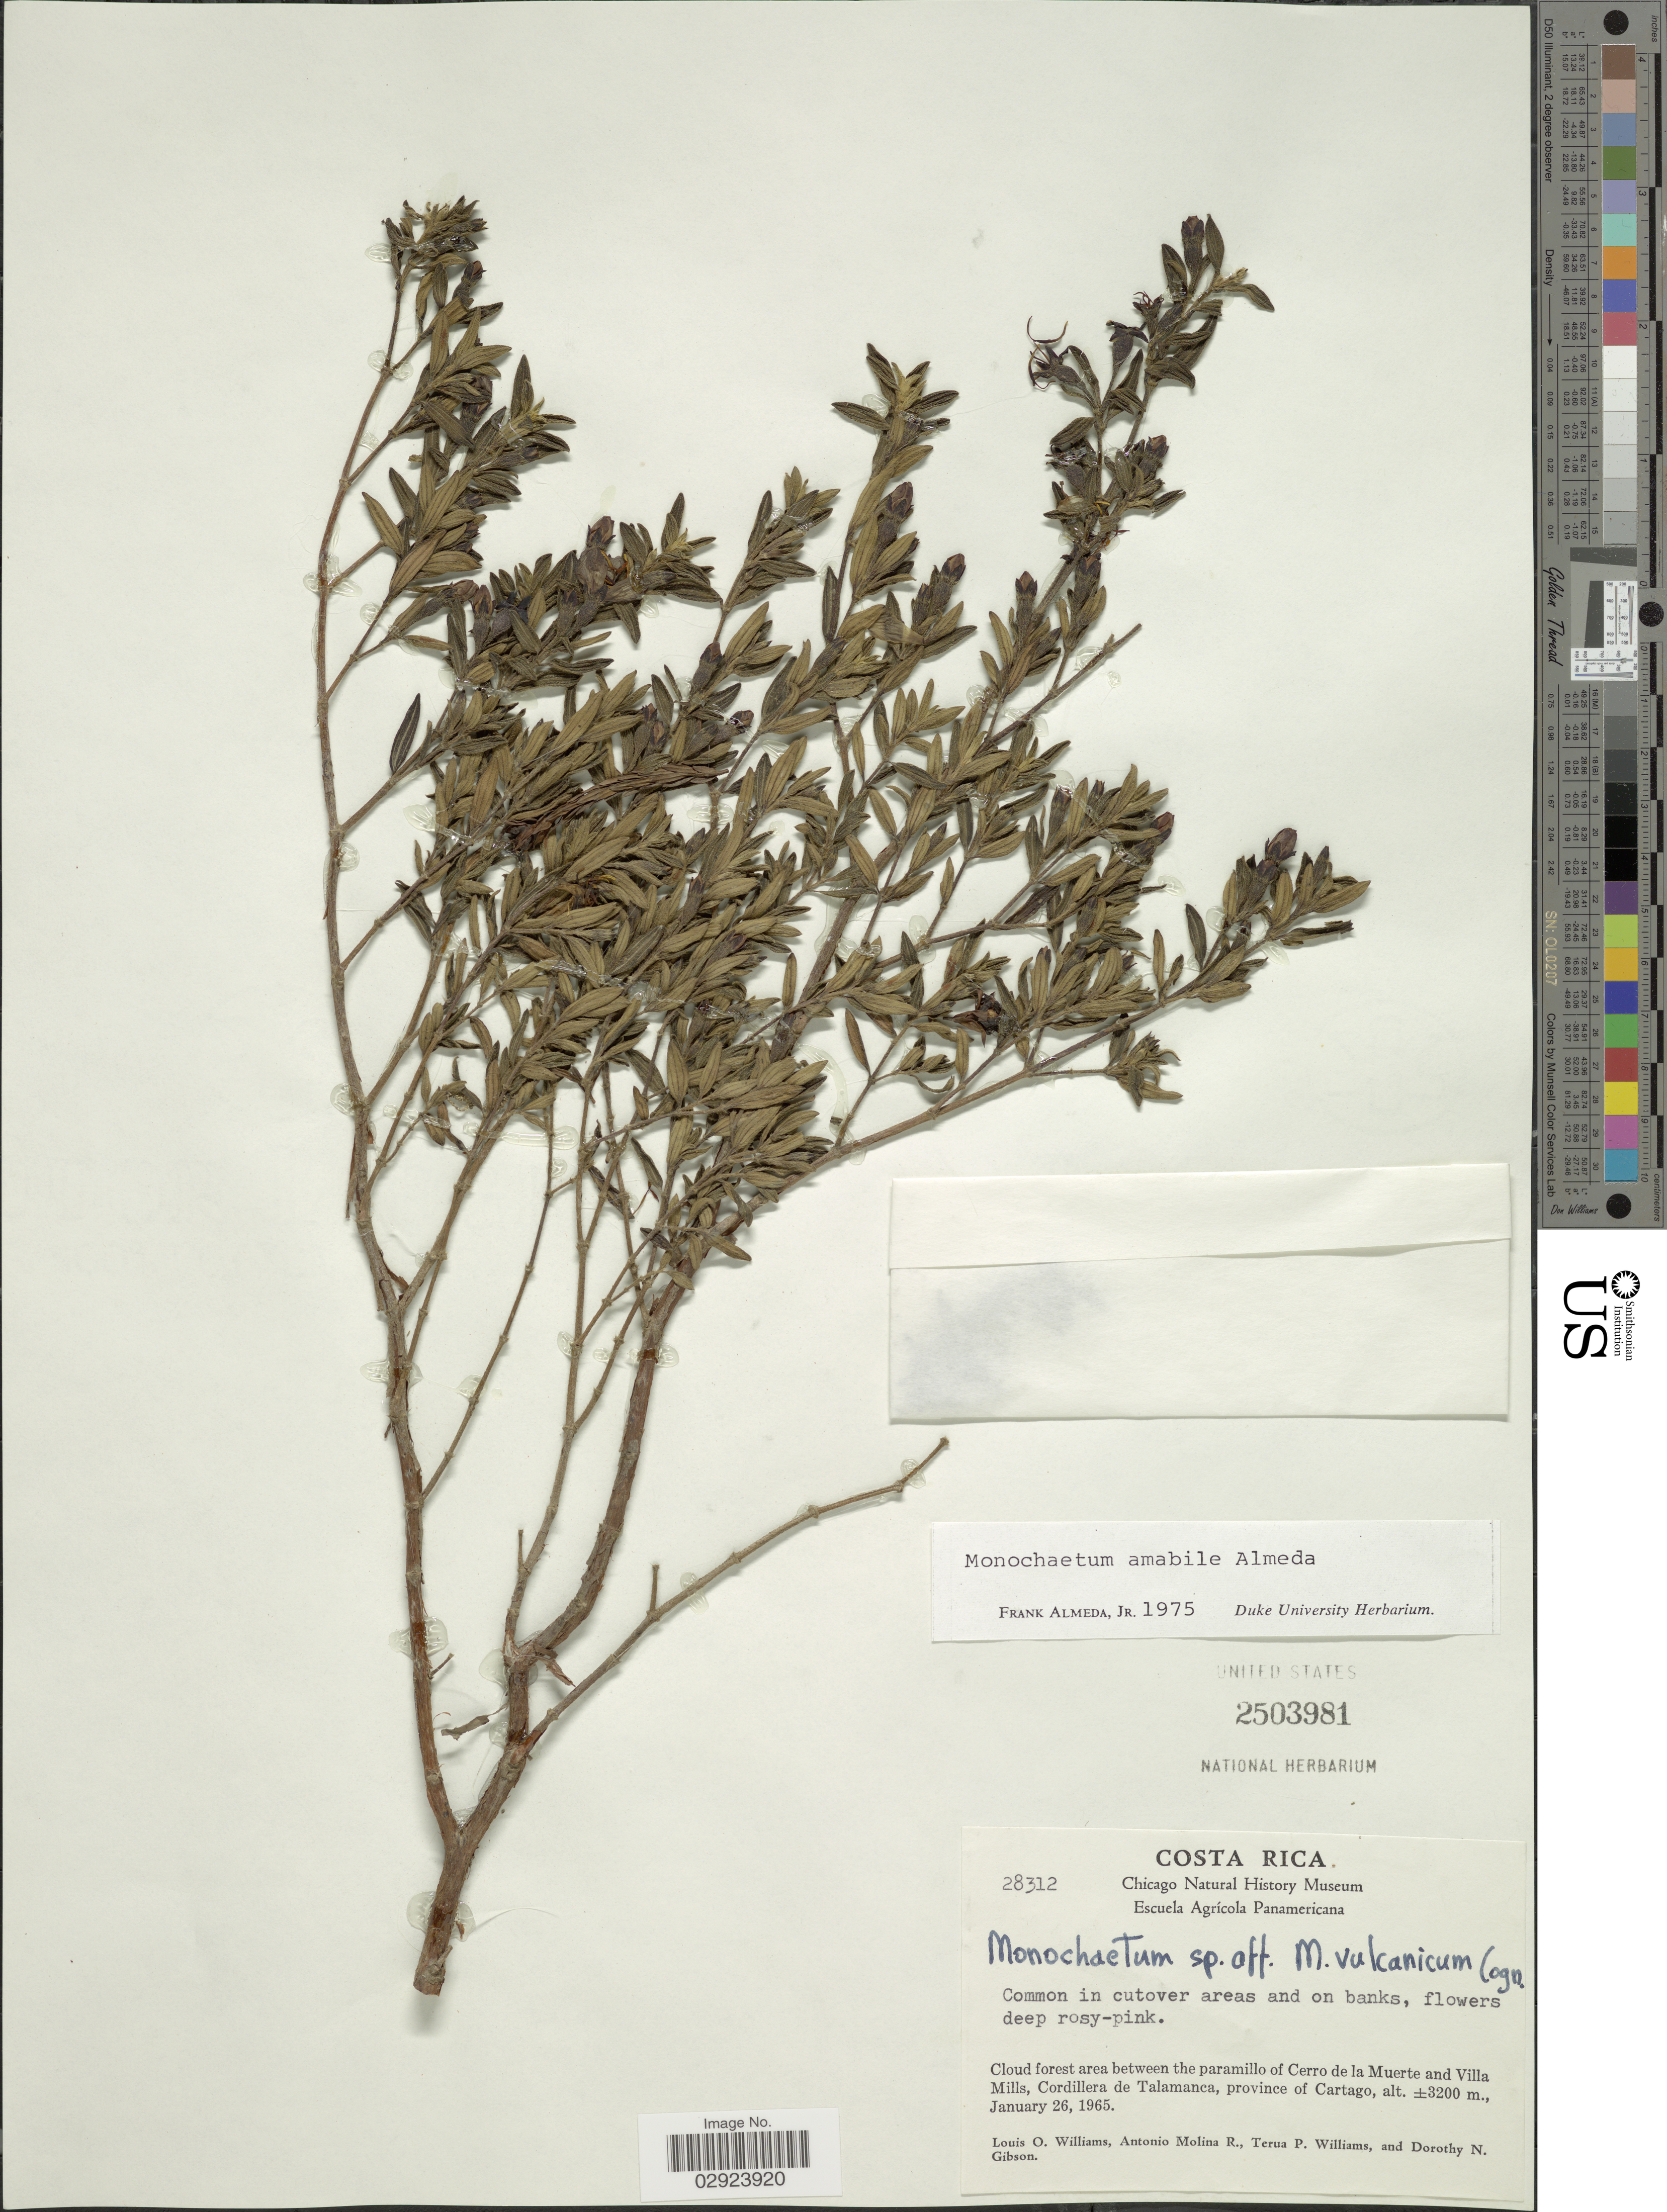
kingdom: Plantae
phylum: Tracheophyta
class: Magnoliopsida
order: Myrtales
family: Melastomataceae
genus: Monochaetum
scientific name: Monochaetum amabile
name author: Almeda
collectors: L. O. Williams, A. Molina R., T. Williams & D. N. Gibson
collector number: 28312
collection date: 1965-01-26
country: Costa Rica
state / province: Cartago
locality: Cloud forest area between the paramillo of Cerro de la Muerte and Villa Mills, Cordillera de Talamanca, province of Cartago.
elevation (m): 3200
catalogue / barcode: US 2503981